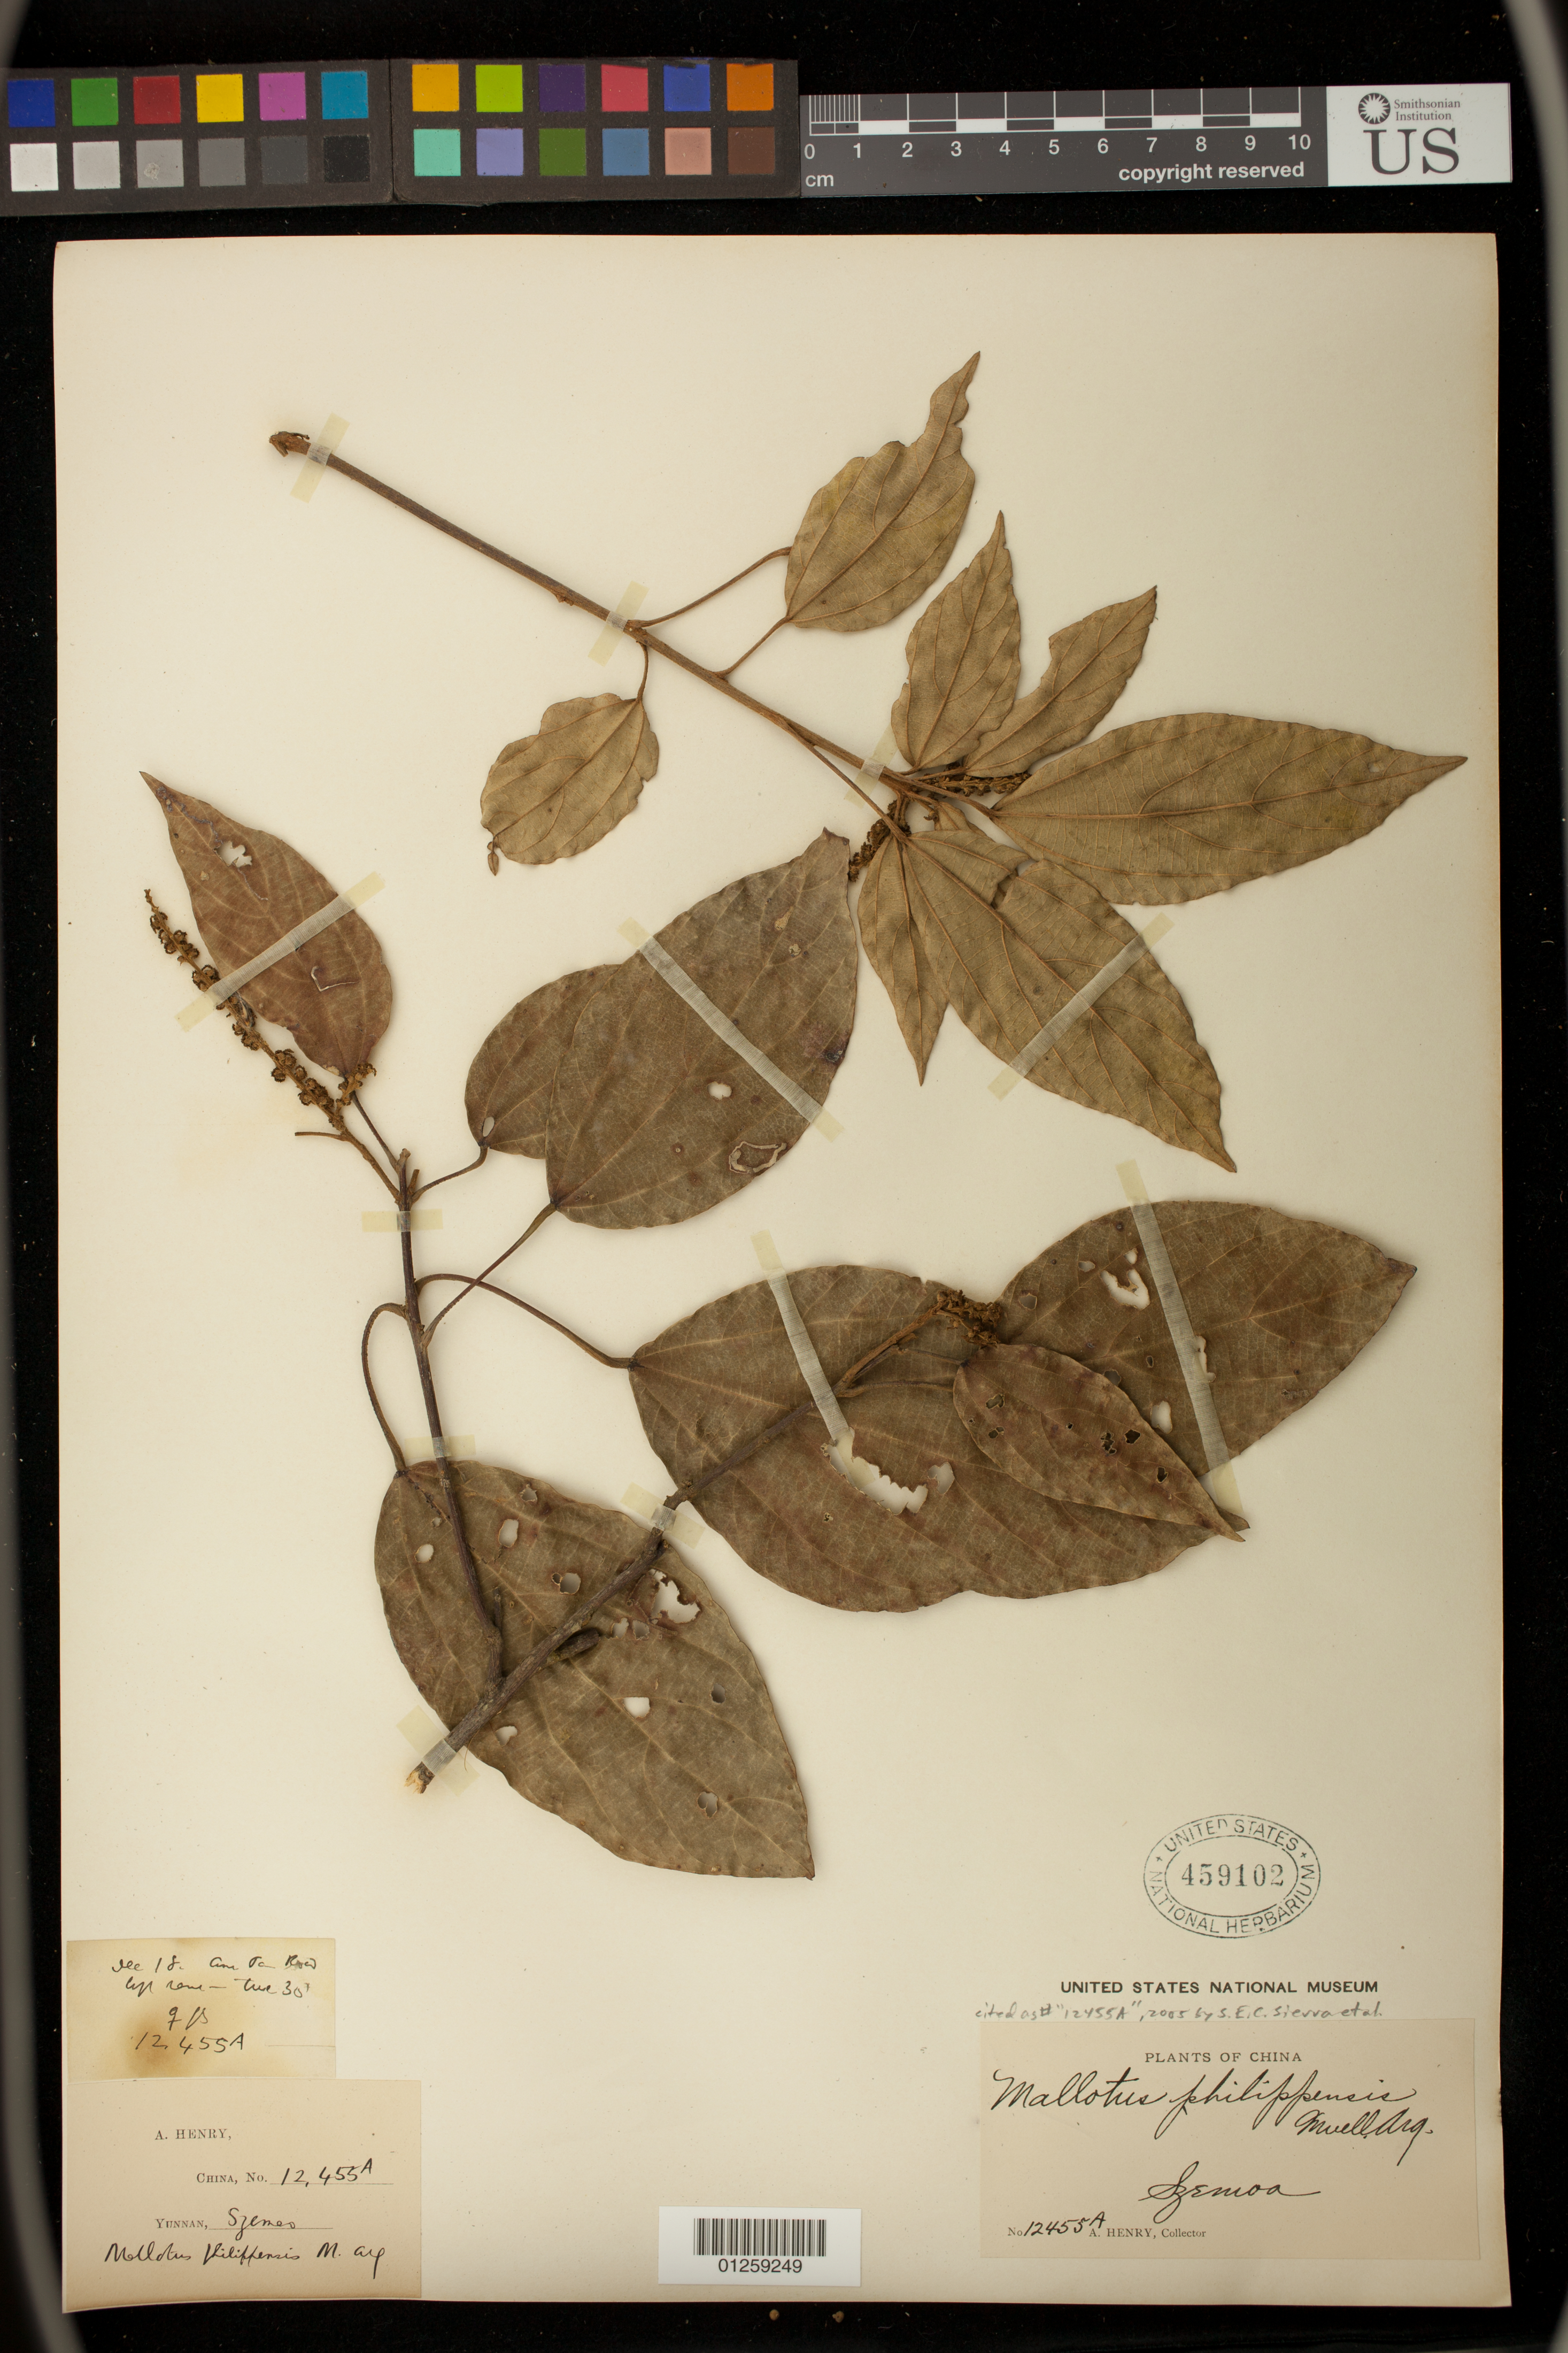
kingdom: Plantae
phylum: Tracheophyta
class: Magnoliopsida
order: Malpighiales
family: Euphorbiaceae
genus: Mallotus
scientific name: Mallotus philippensis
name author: (Lam.) Müll. Arg.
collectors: A. Henry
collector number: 12455 A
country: China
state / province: Yunnan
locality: Szemoa.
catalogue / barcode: US 459102